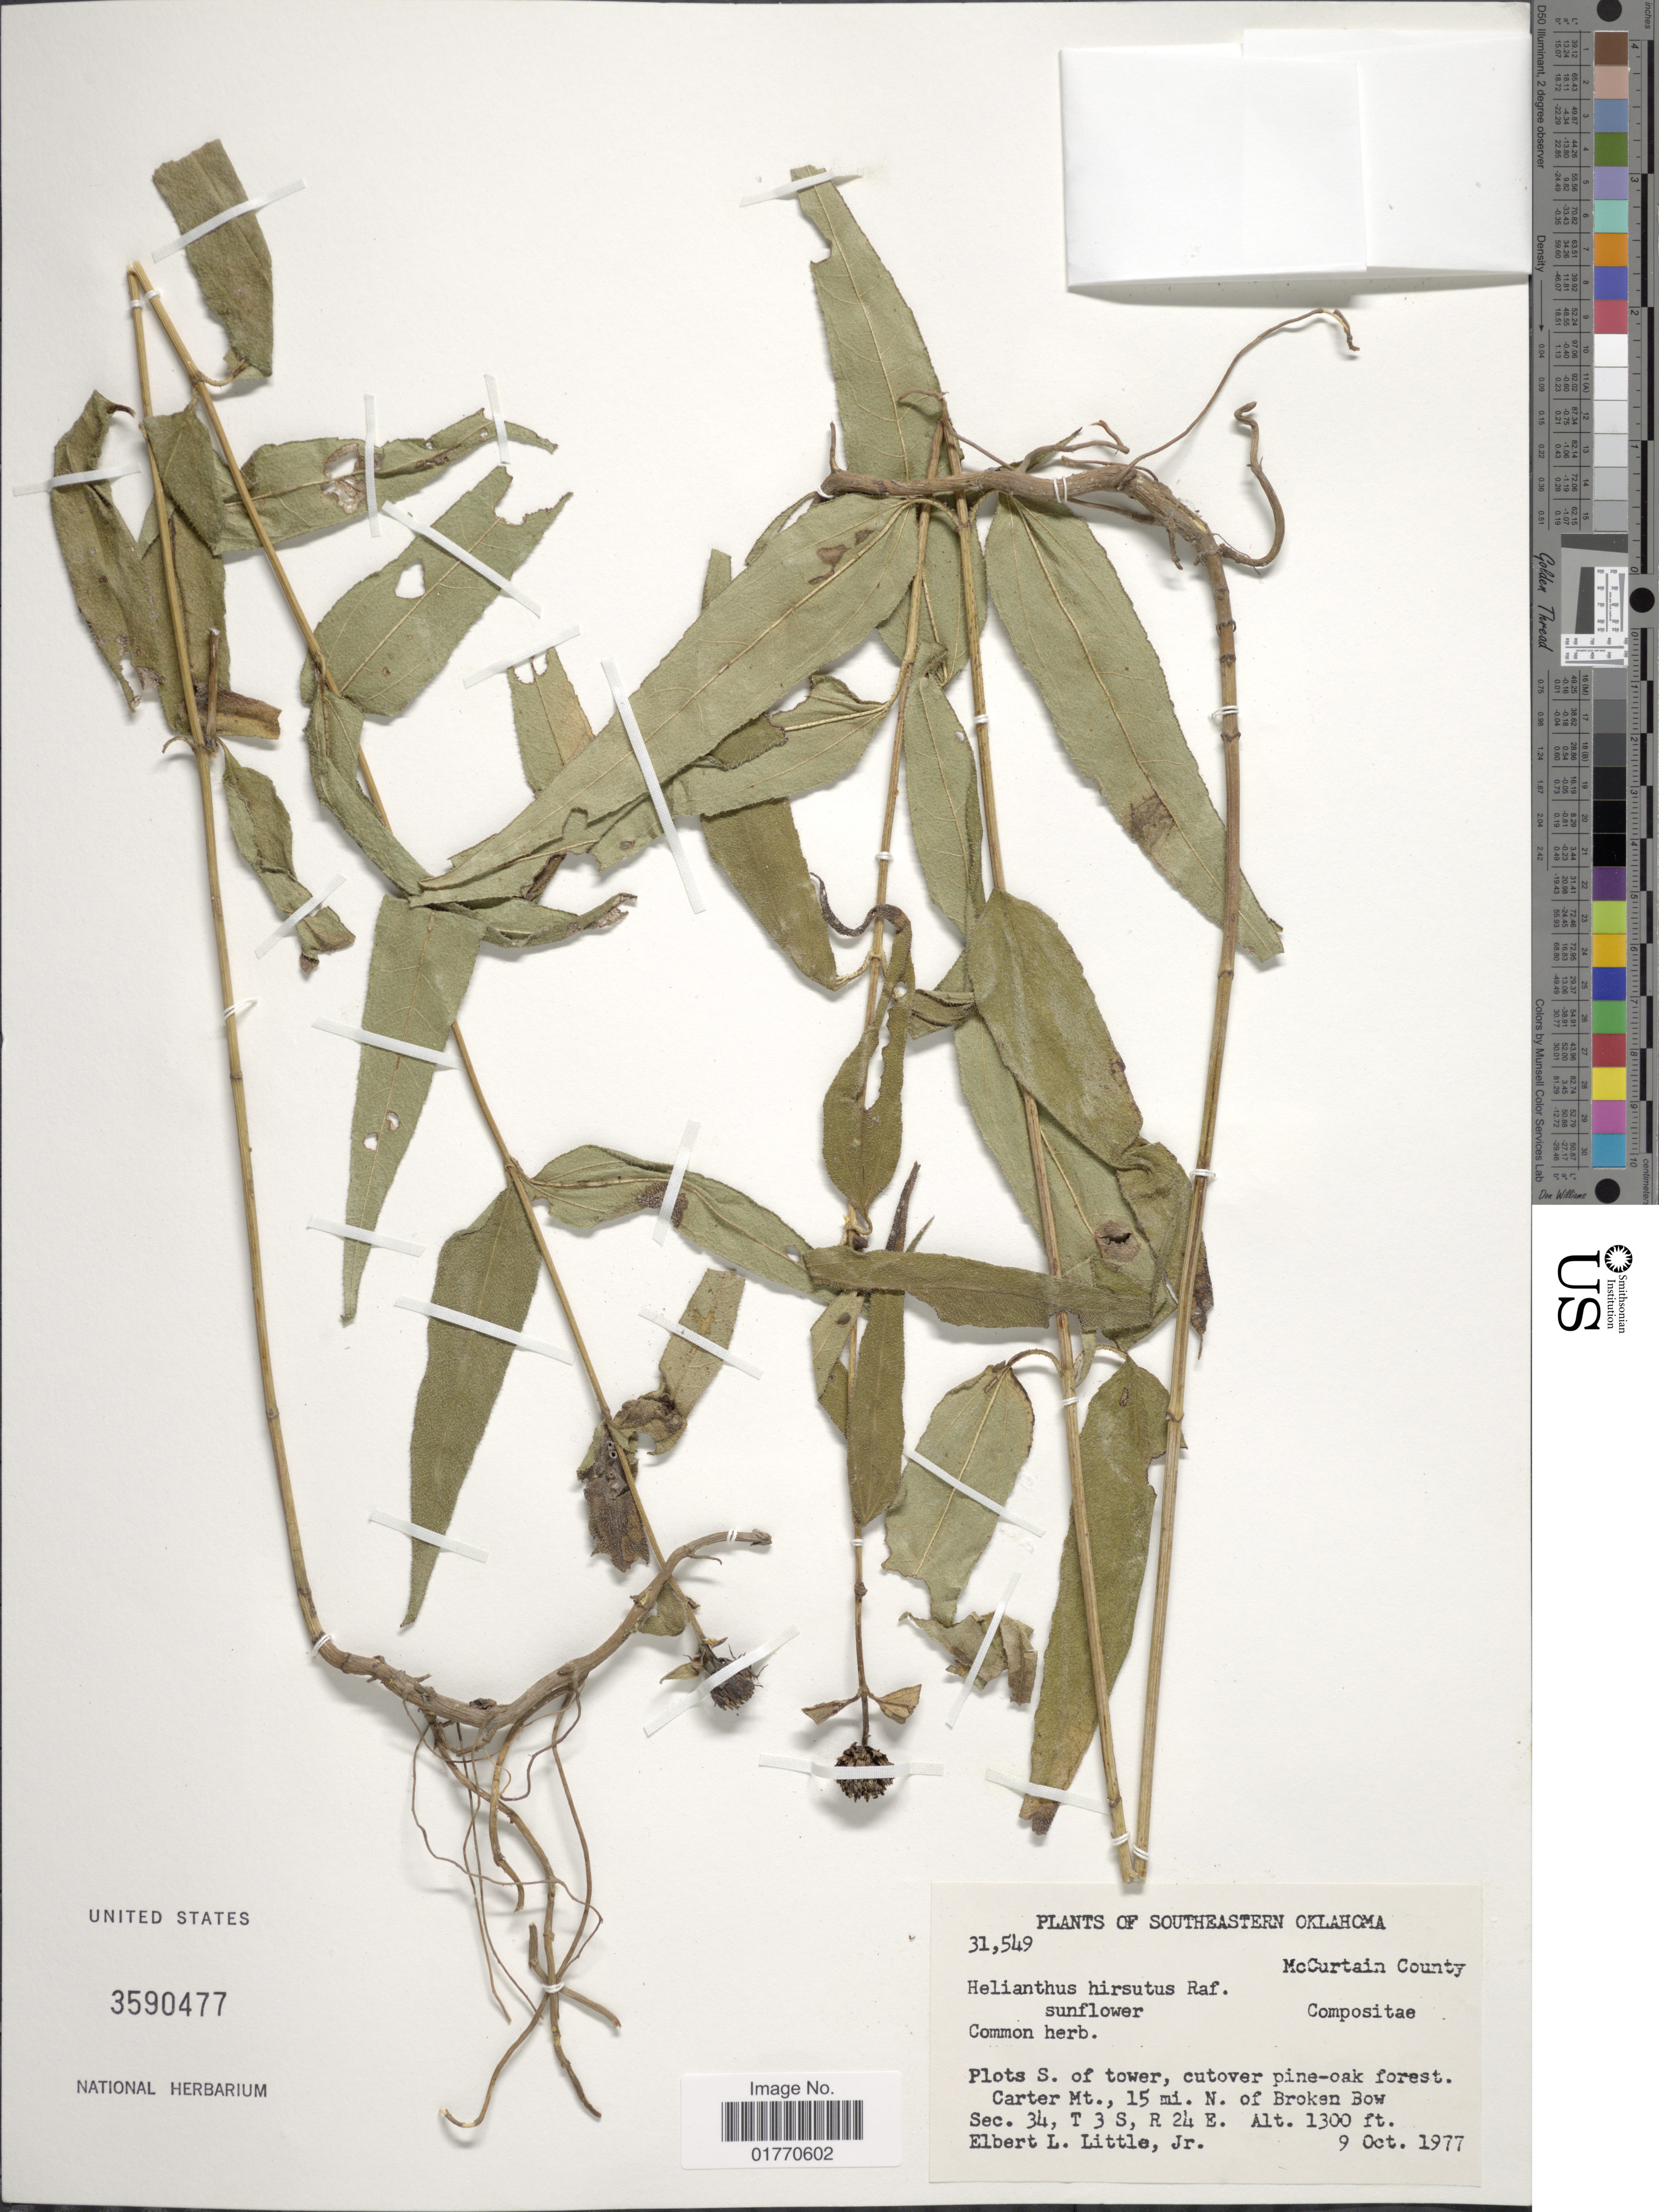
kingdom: Plantae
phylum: Tracheophyta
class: Magnoliopsida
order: Asterales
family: Asteraceae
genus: Helianthus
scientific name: Helianthus hirsutus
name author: Raf.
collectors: E. L. Little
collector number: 31549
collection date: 1977-10-09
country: United States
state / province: Oklahoma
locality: McCurtain County, Plots S. of tower, cutover pine-oak forest, Carter Mt., 15 mi. N. of Broken Bow, Sec. 34, T 3 S, R 24 E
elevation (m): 396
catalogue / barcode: US 3590477